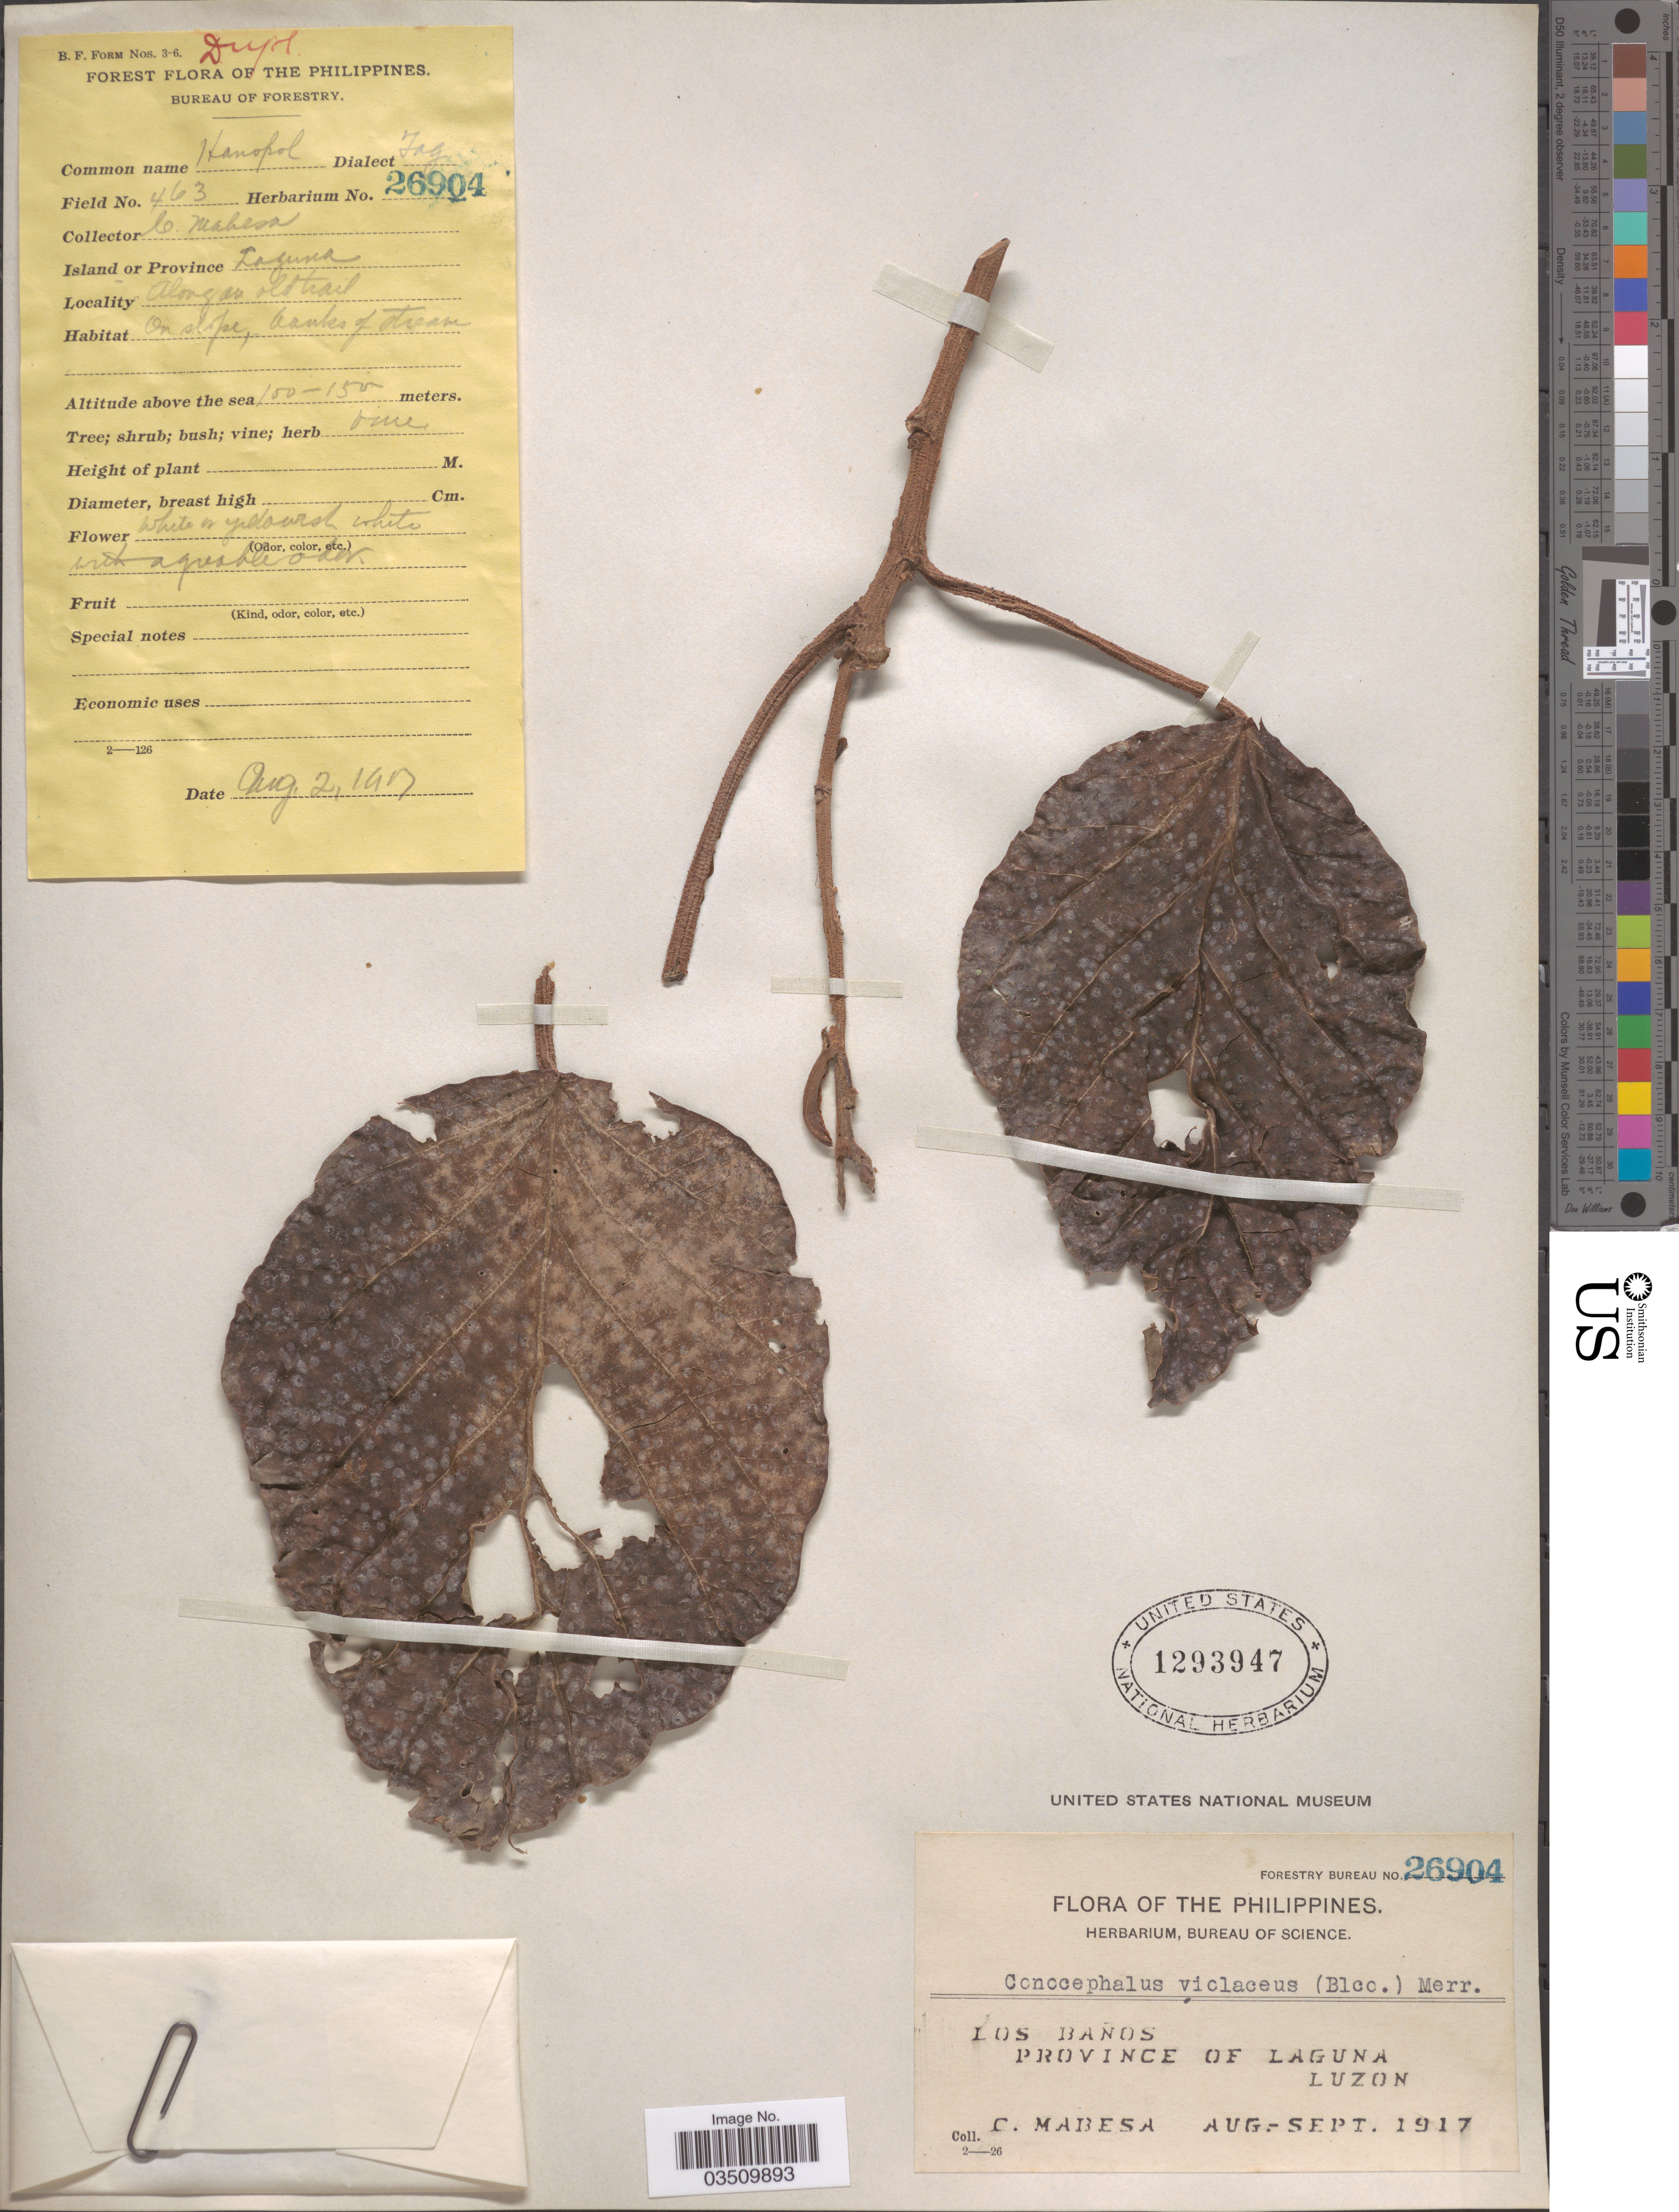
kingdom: Plantae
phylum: Tracheophyta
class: Magnoliopsida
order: Rosales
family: Urticaceae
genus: Poikilospermum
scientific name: Poikilospermum suaveolens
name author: (Blume) Merr.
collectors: C. Mabesa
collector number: Forestry Bureau 26904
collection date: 1917-08-02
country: Philippines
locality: Los Baños. Province of Laguna, Luzon. Along old trail.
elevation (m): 100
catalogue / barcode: US 1293947